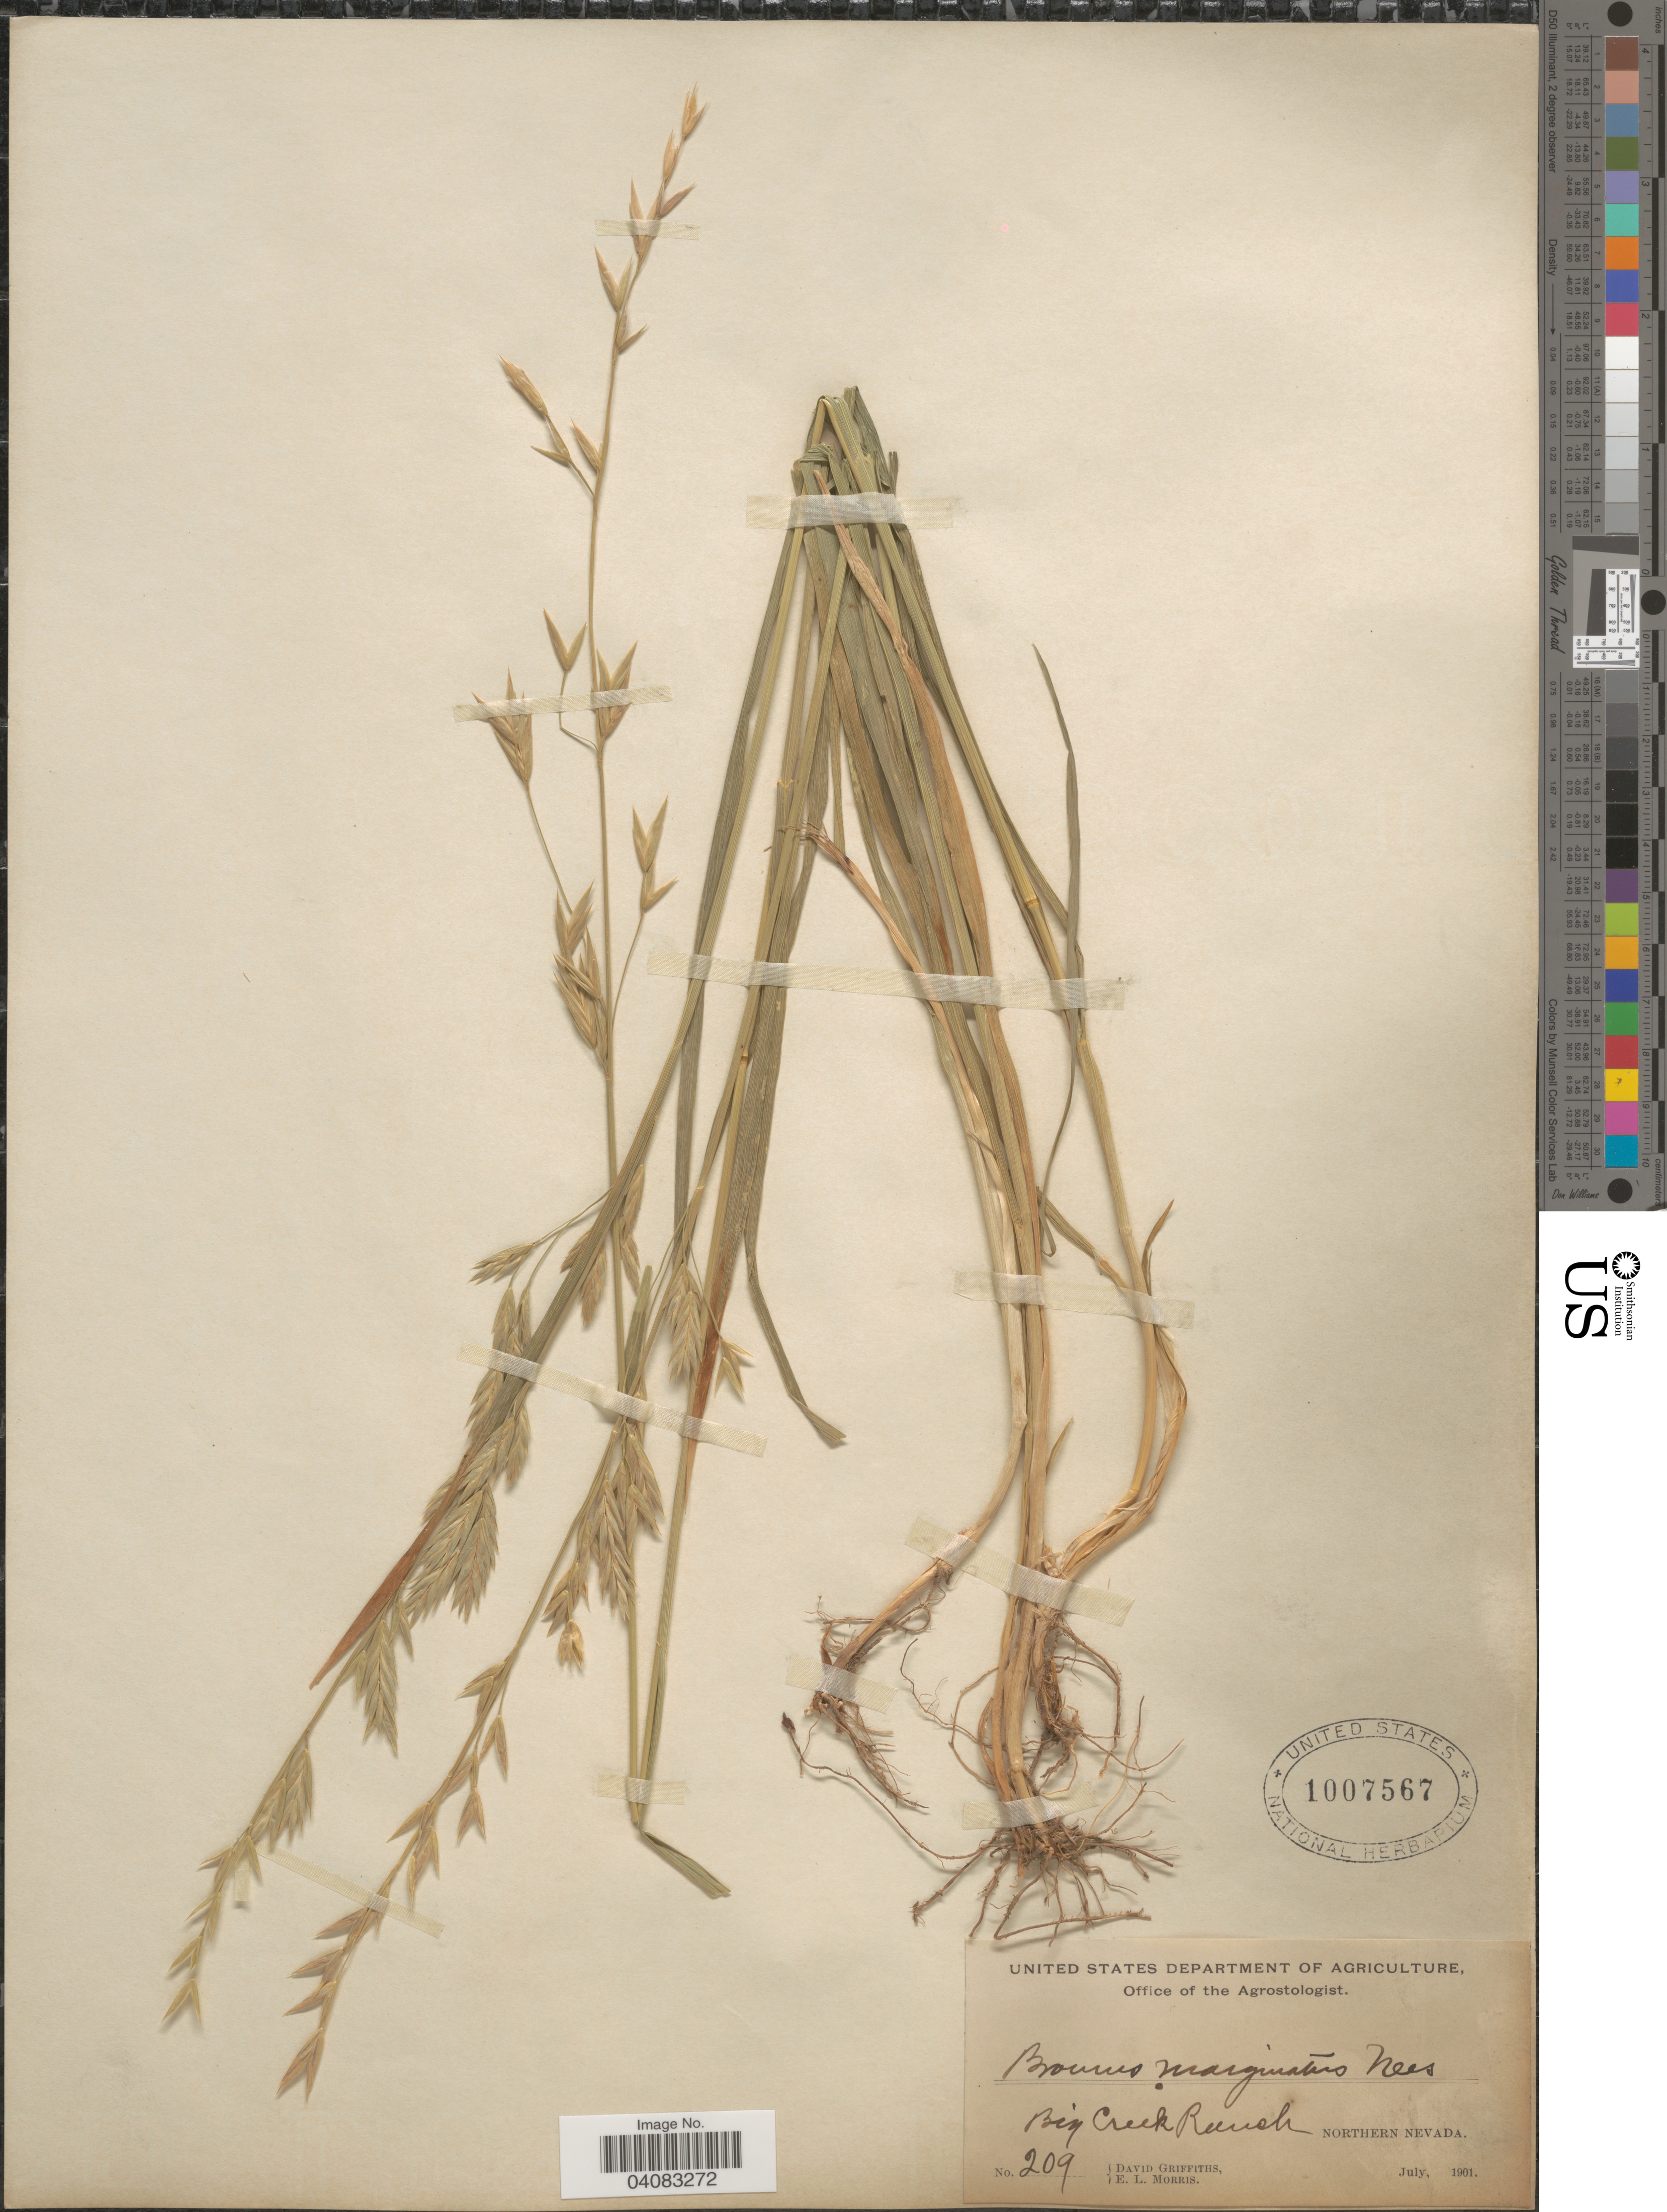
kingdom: Plantae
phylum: Tracheophyta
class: Liliopsida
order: Poales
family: Poaceae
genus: Bromus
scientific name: Bromus marginatus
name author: Nees ex Steud.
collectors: D. Griffiths & E. Morris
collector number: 209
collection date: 1901-07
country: United States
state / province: Nevada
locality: Big Creek Ranch. Northern Nevada.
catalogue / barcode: US 1007567